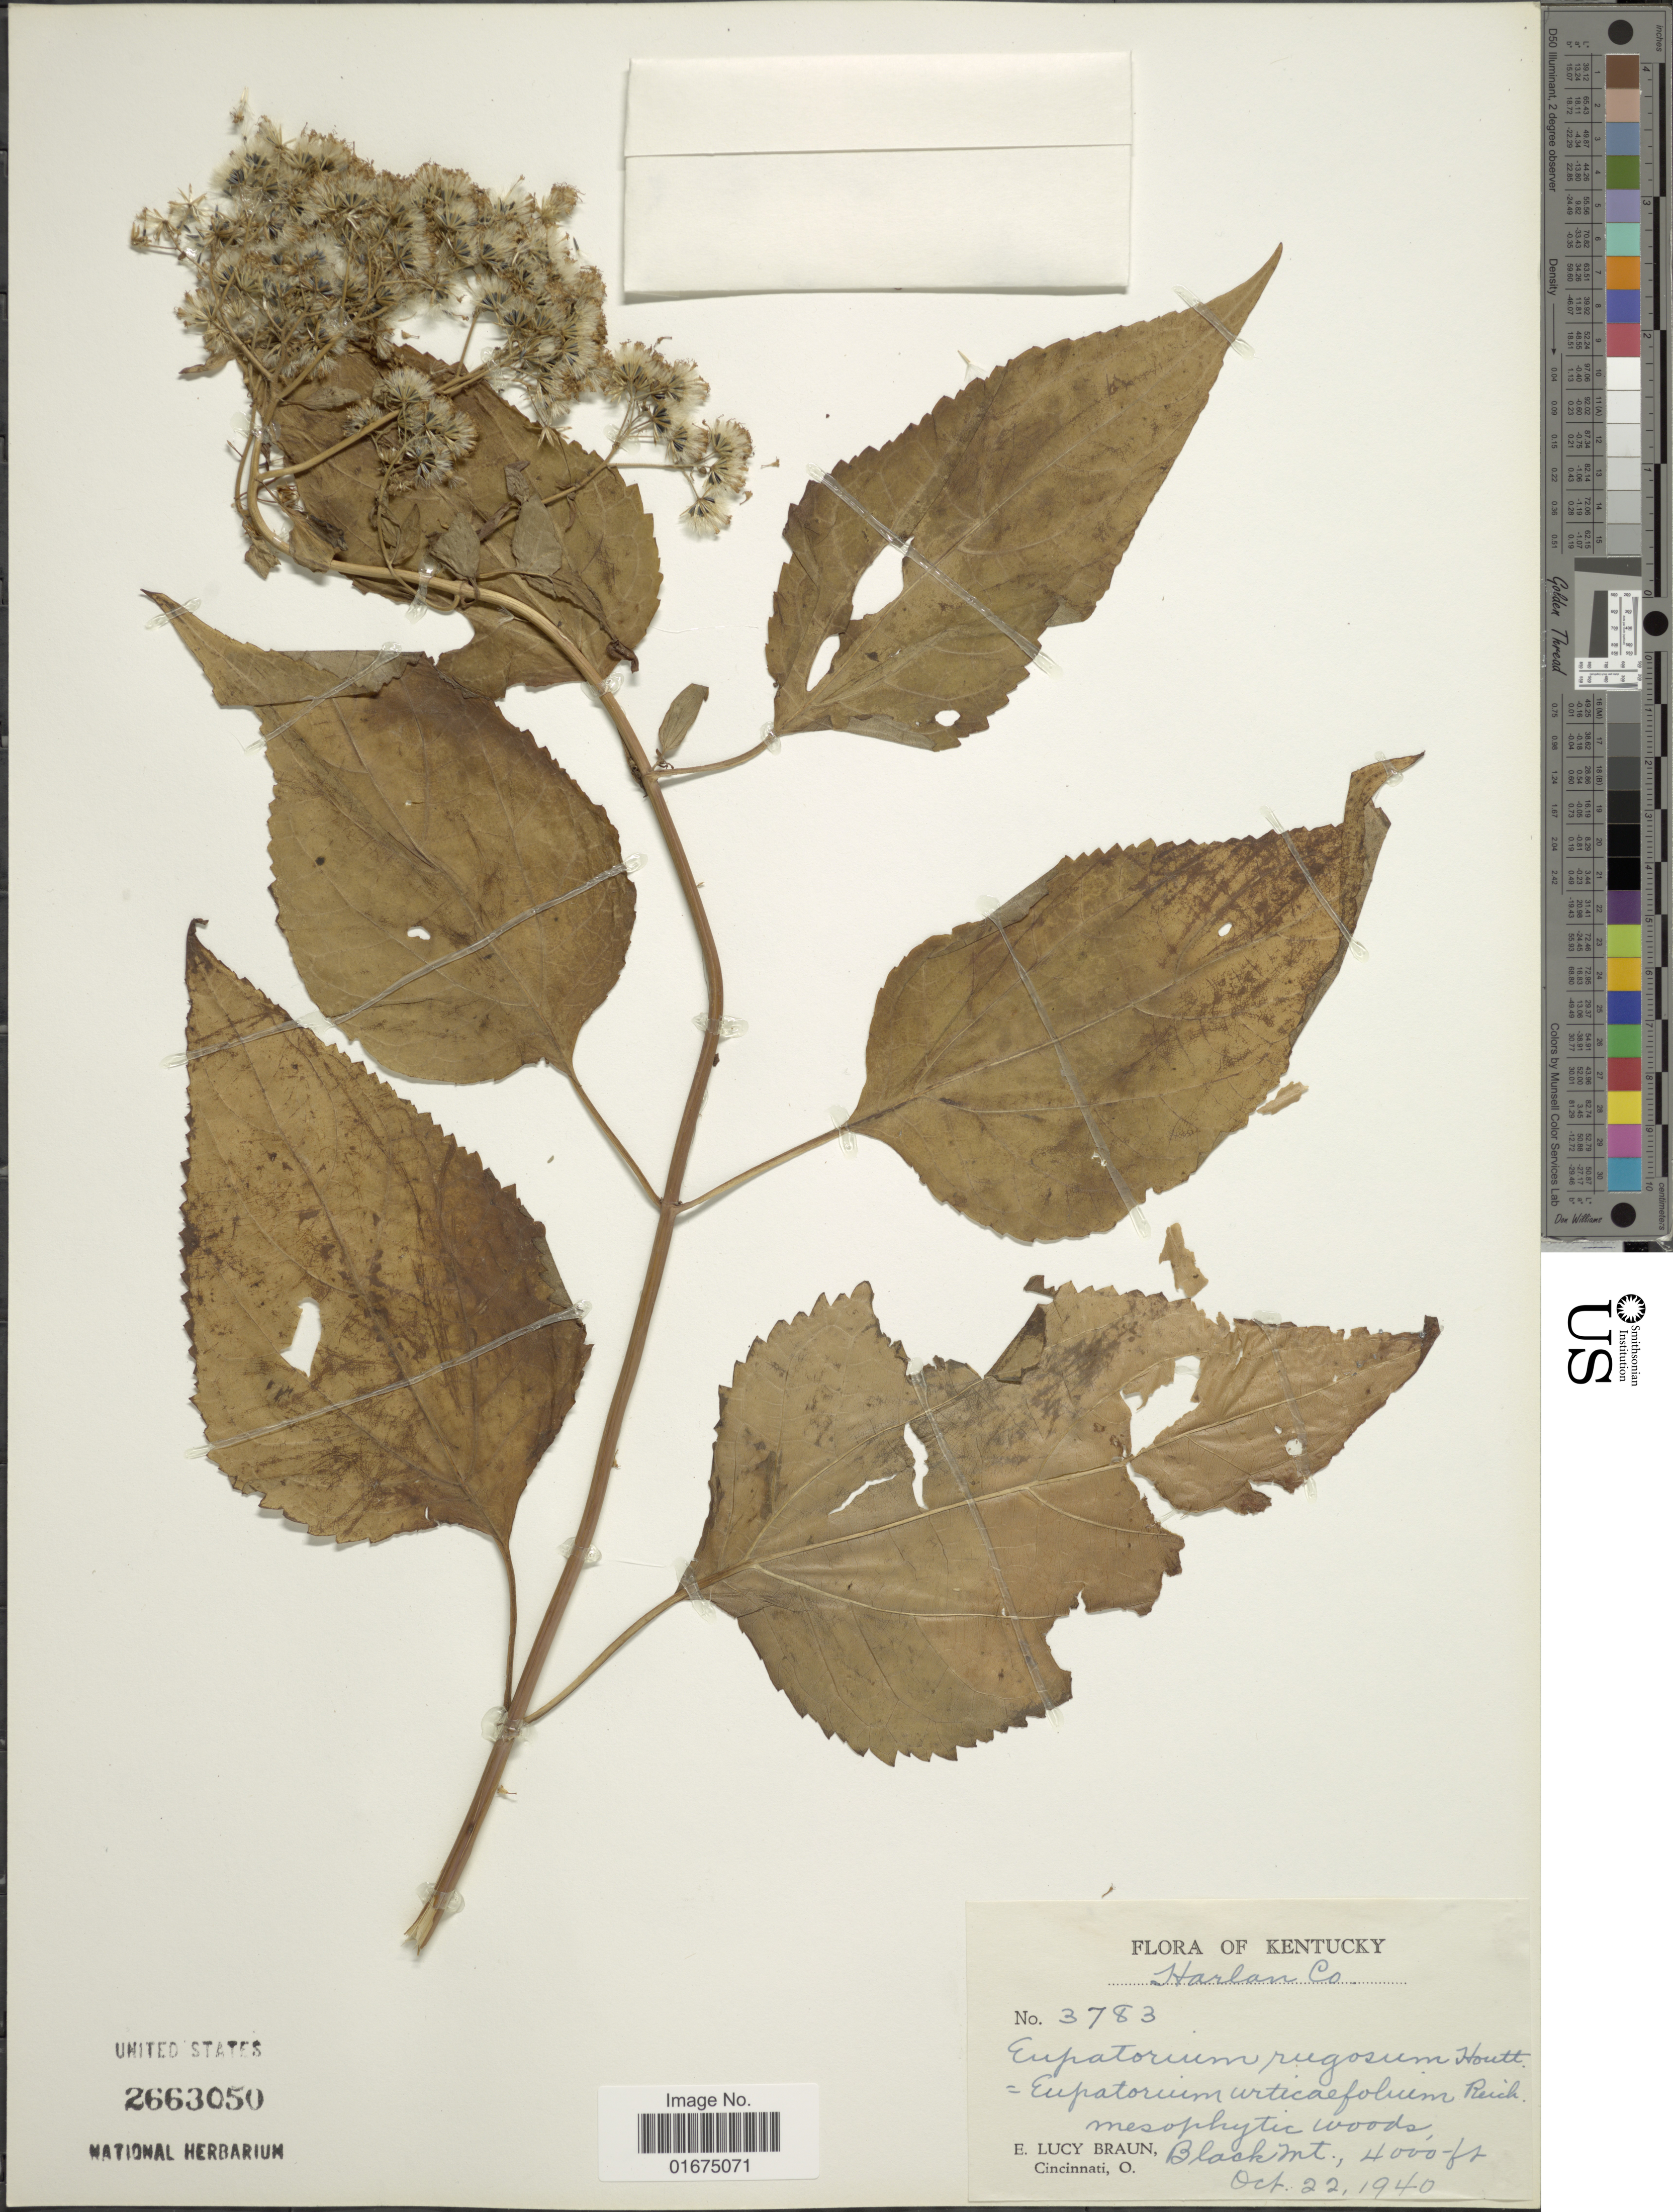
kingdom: Plantae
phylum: Tracheophyta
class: Magnoliopsida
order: Asterales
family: Asteraceae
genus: Ageratina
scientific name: Ageratina altissima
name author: (L.) R.M. King & H. Rob.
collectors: E. L. Braun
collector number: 3783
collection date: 1940-10-22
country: United States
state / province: Kentucky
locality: Harlan Co. Black Mt.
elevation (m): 1219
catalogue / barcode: US 2663050